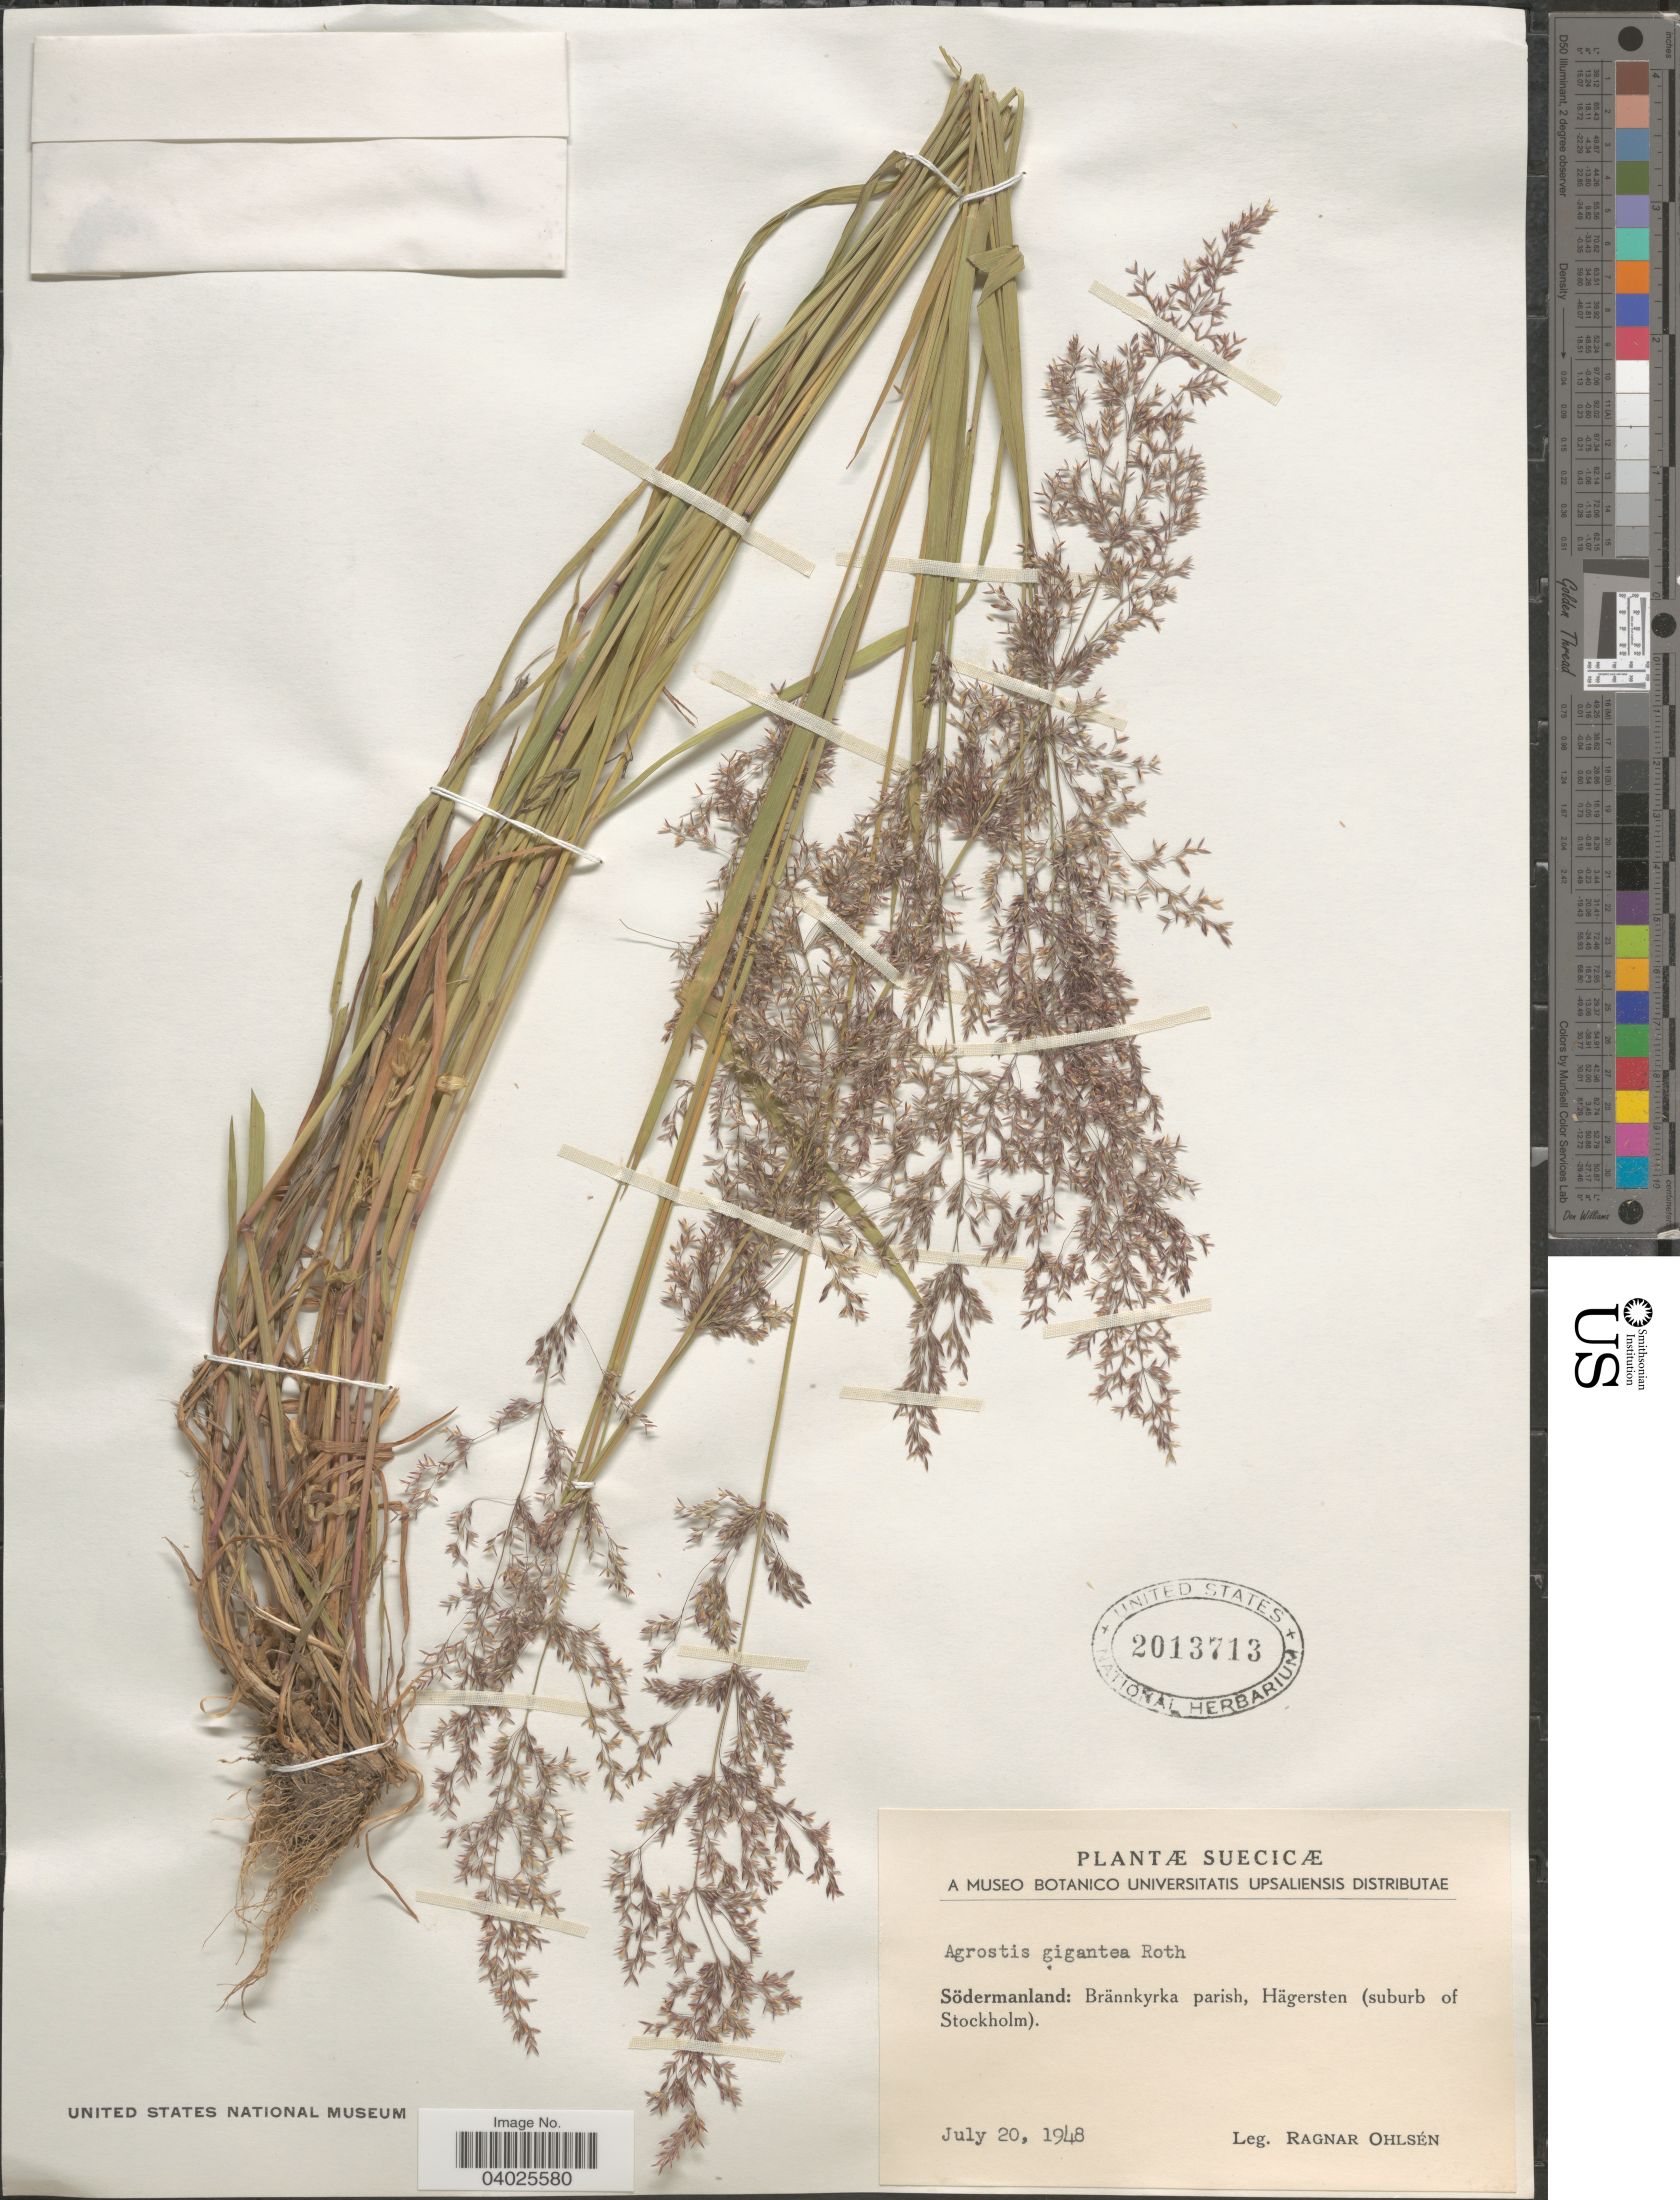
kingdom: Plantae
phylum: Tracheophyta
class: Liliopsida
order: Poales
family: Poaceae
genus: Agrostis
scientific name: Agrostis gigantea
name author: Roth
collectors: R. Ohlsén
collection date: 1948-07-20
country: Sweden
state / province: Sodermanland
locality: Suecicæ. Södermanland: Brännkyrka parish, Hägersten (suburb of Stockholm).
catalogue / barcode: US 2013713